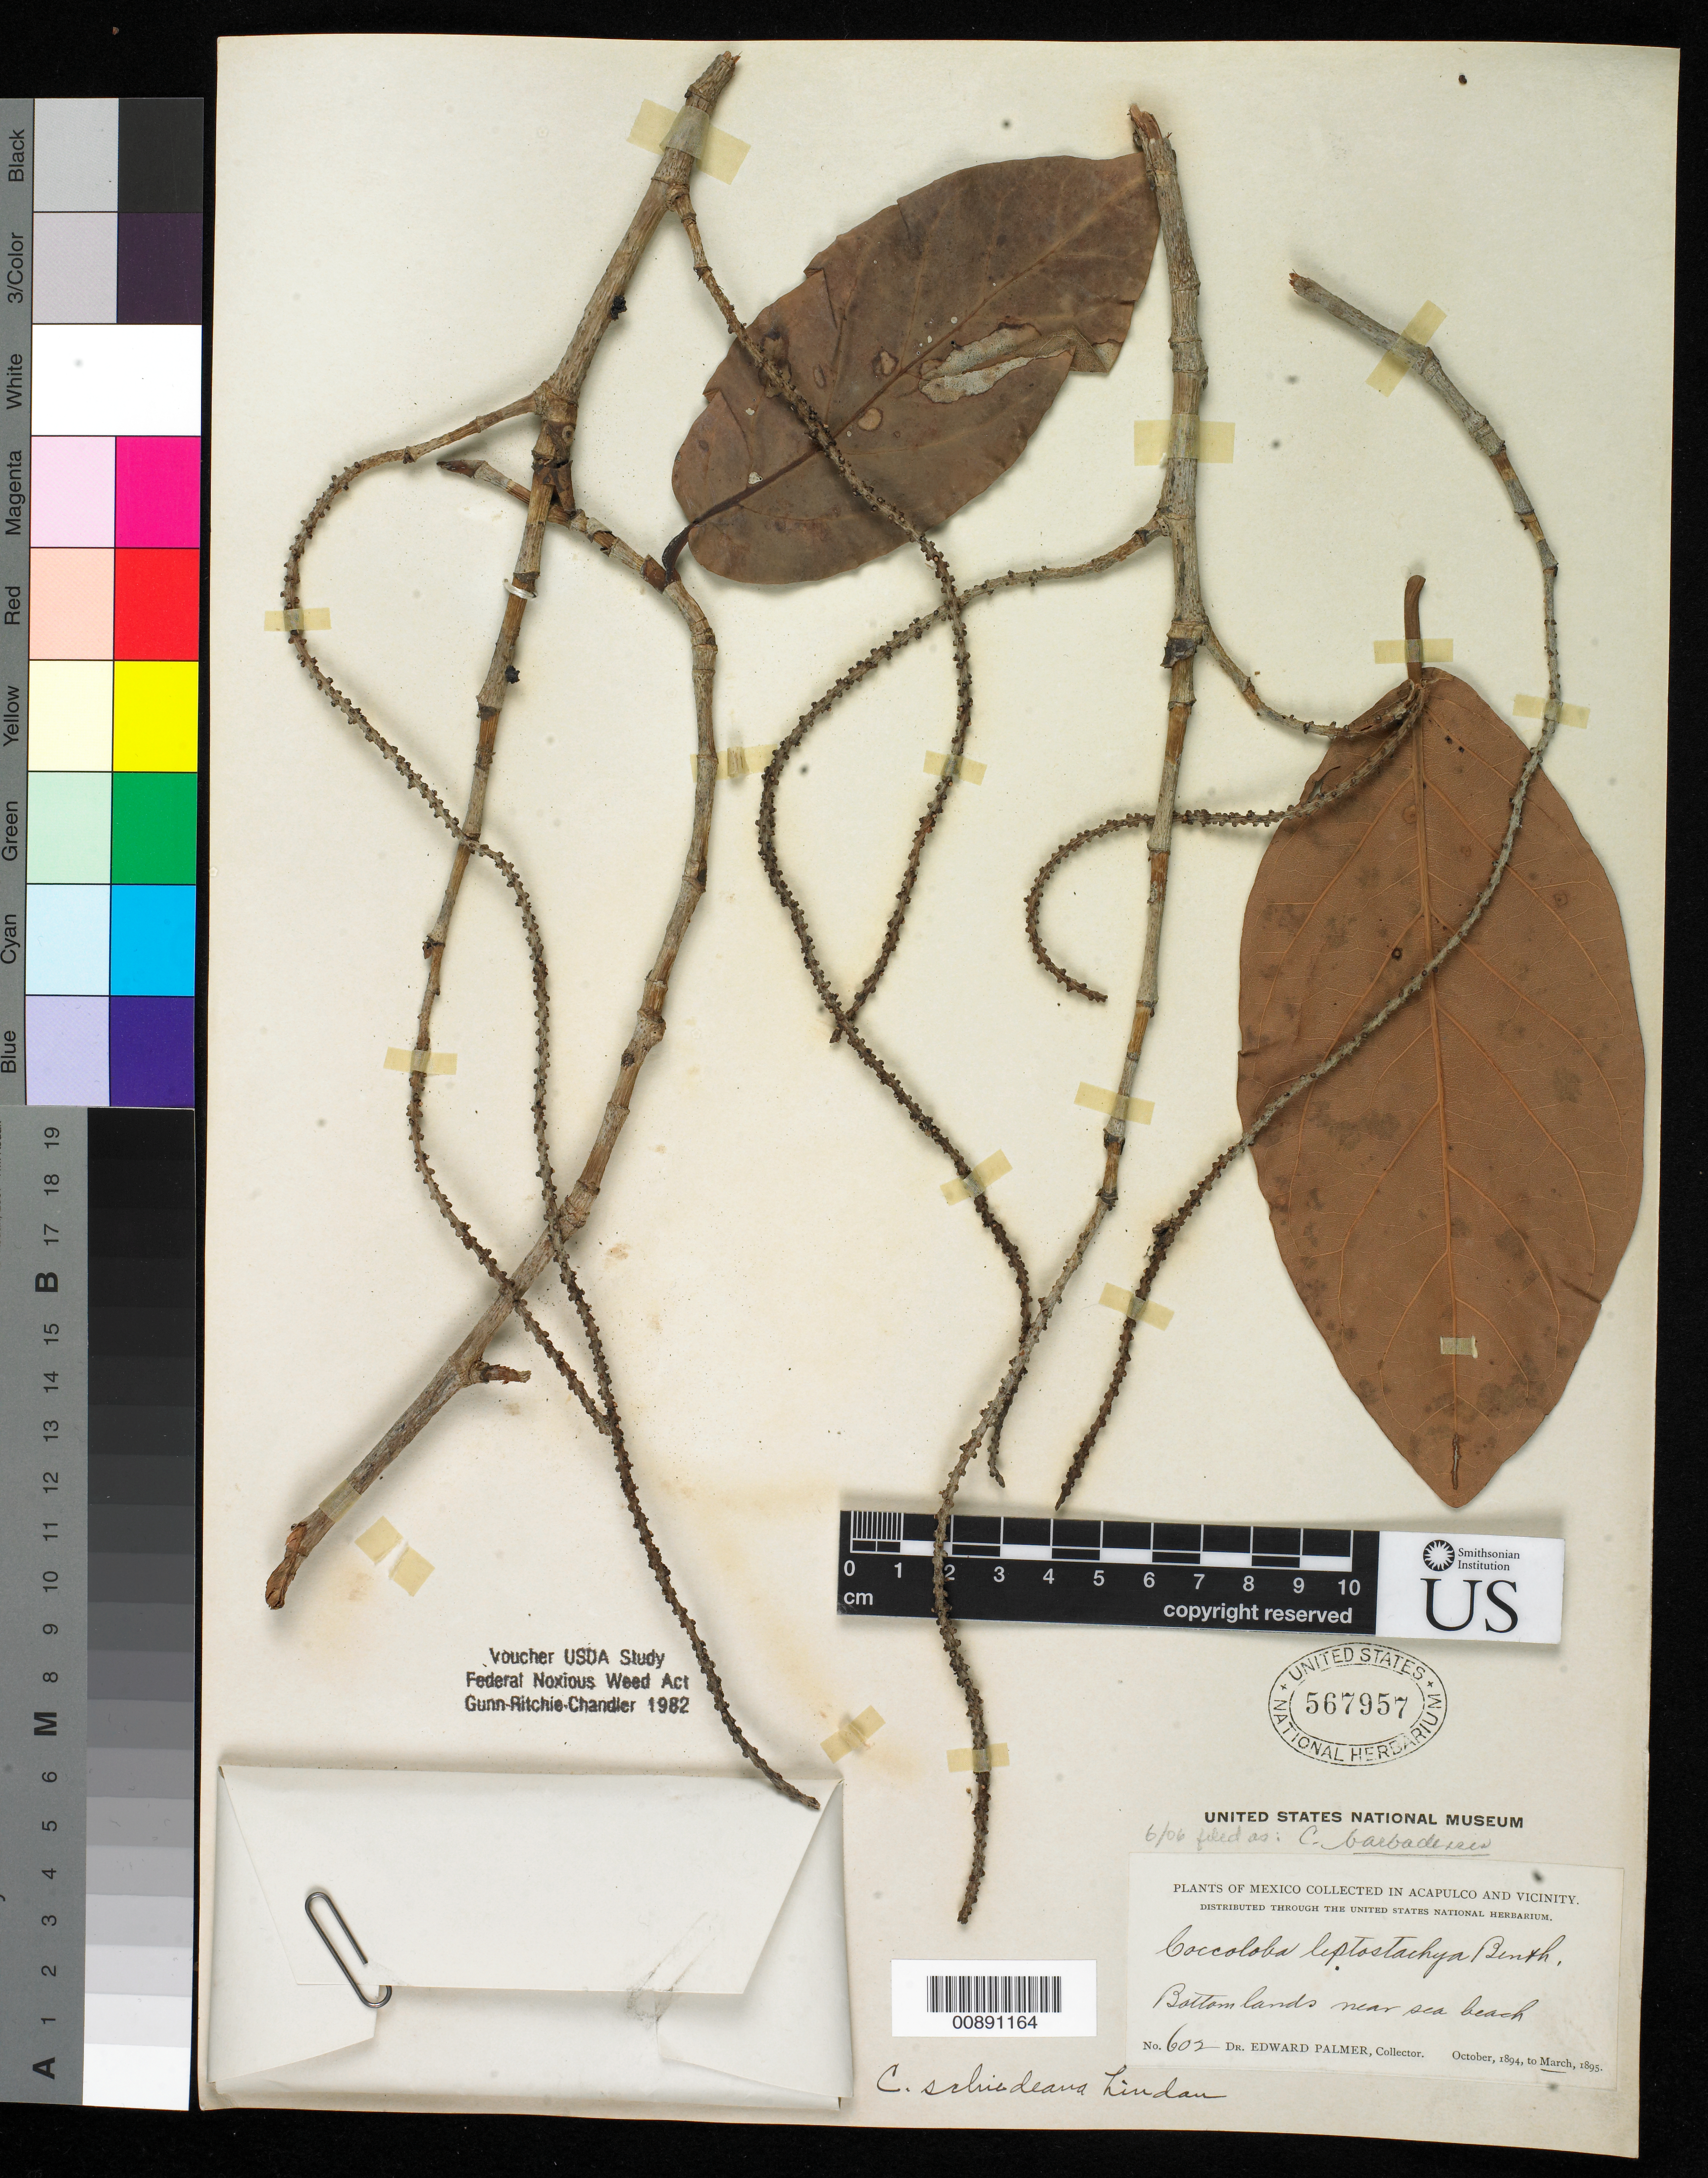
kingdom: Plantae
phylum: Tracheophyta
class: Magnoliopsida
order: Caryophyllales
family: Polygonaceae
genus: Coccoloba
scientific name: Coccoloba barbadensis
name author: Jacq.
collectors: E. Palmer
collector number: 602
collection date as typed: Oct 1894 to -- Mar 1895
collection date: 1894-10/1895-03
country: Mexico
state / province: Guerrero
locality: Acapulco, Guerrero and vicinity.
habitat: Bottom lands near sea beach.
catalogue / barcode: US 567957